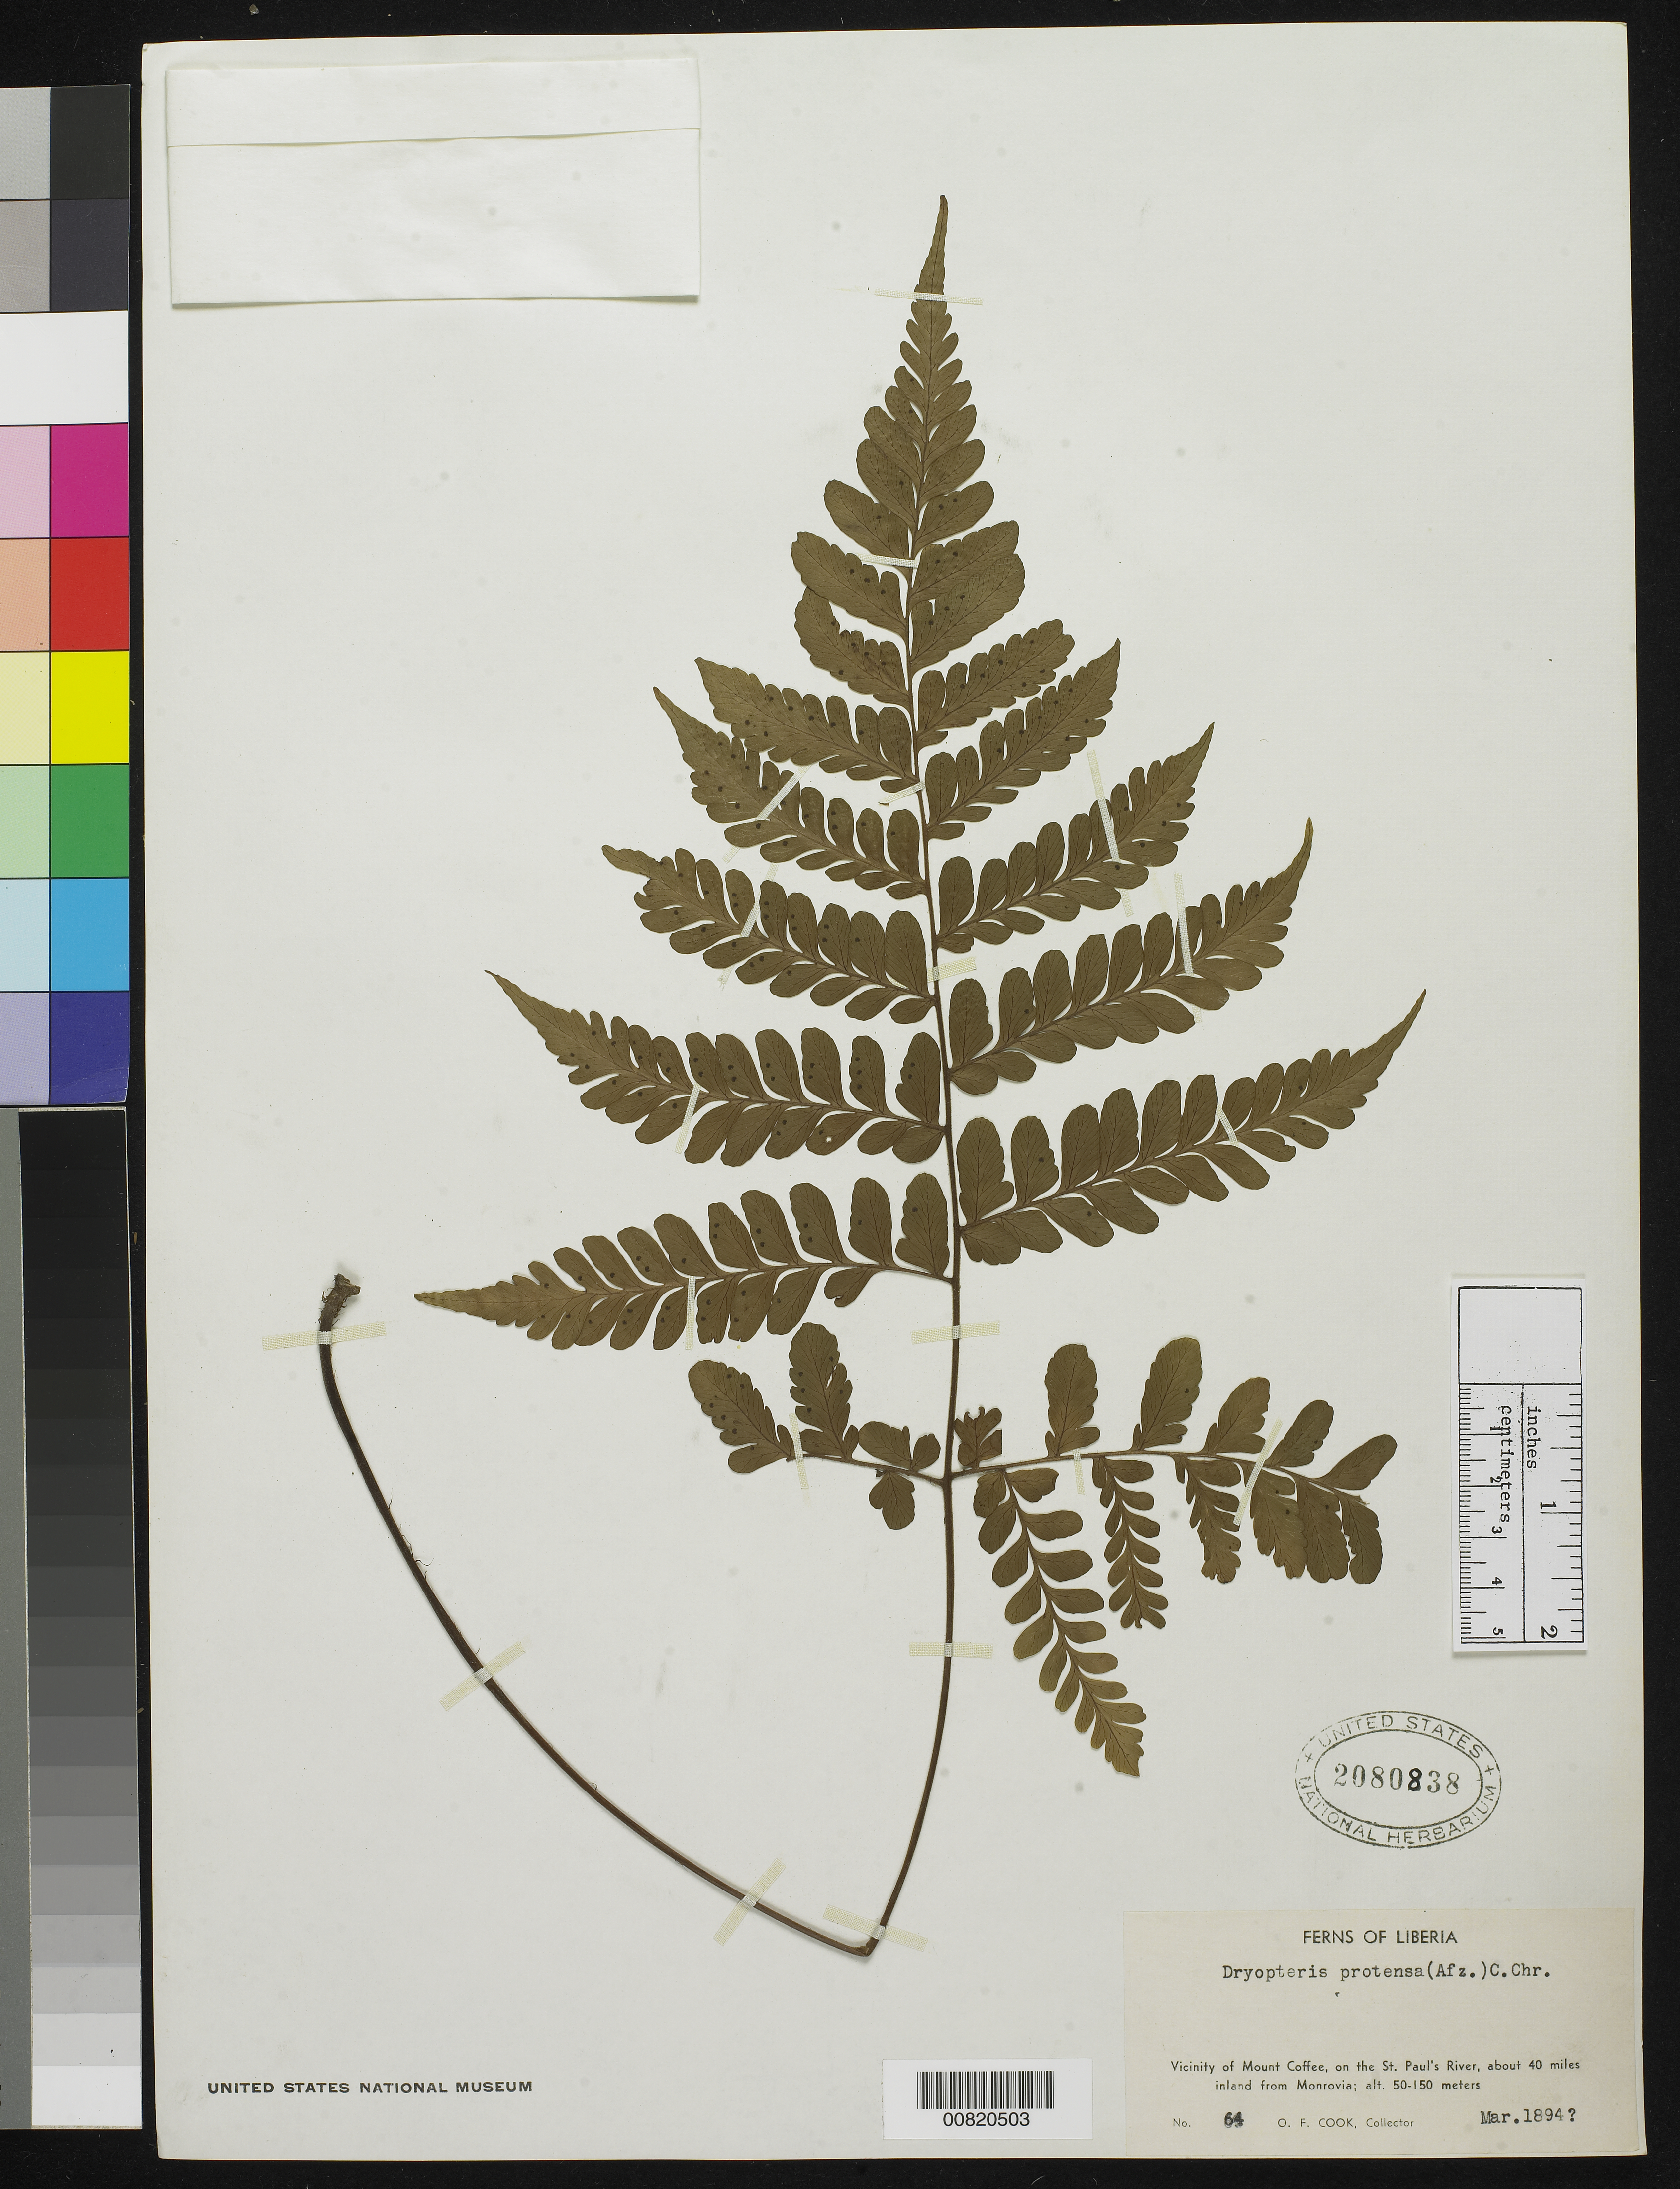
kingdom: Plantae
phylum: Tracheophyta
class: Polypodiopsida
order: Polypodiales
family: Tectariaceae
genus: Triplophyllum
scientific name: Triplophyllum protensum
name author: (Sw.) Holttum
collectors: O. F. Cook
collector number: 64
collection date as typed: Mar 1894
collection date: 1894-03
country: Liberia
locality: Vicinity of Mt. Coffee, on the St. Paul's River, about 40 miles inland from Monrovia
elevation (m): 50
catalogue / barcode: US 2080838